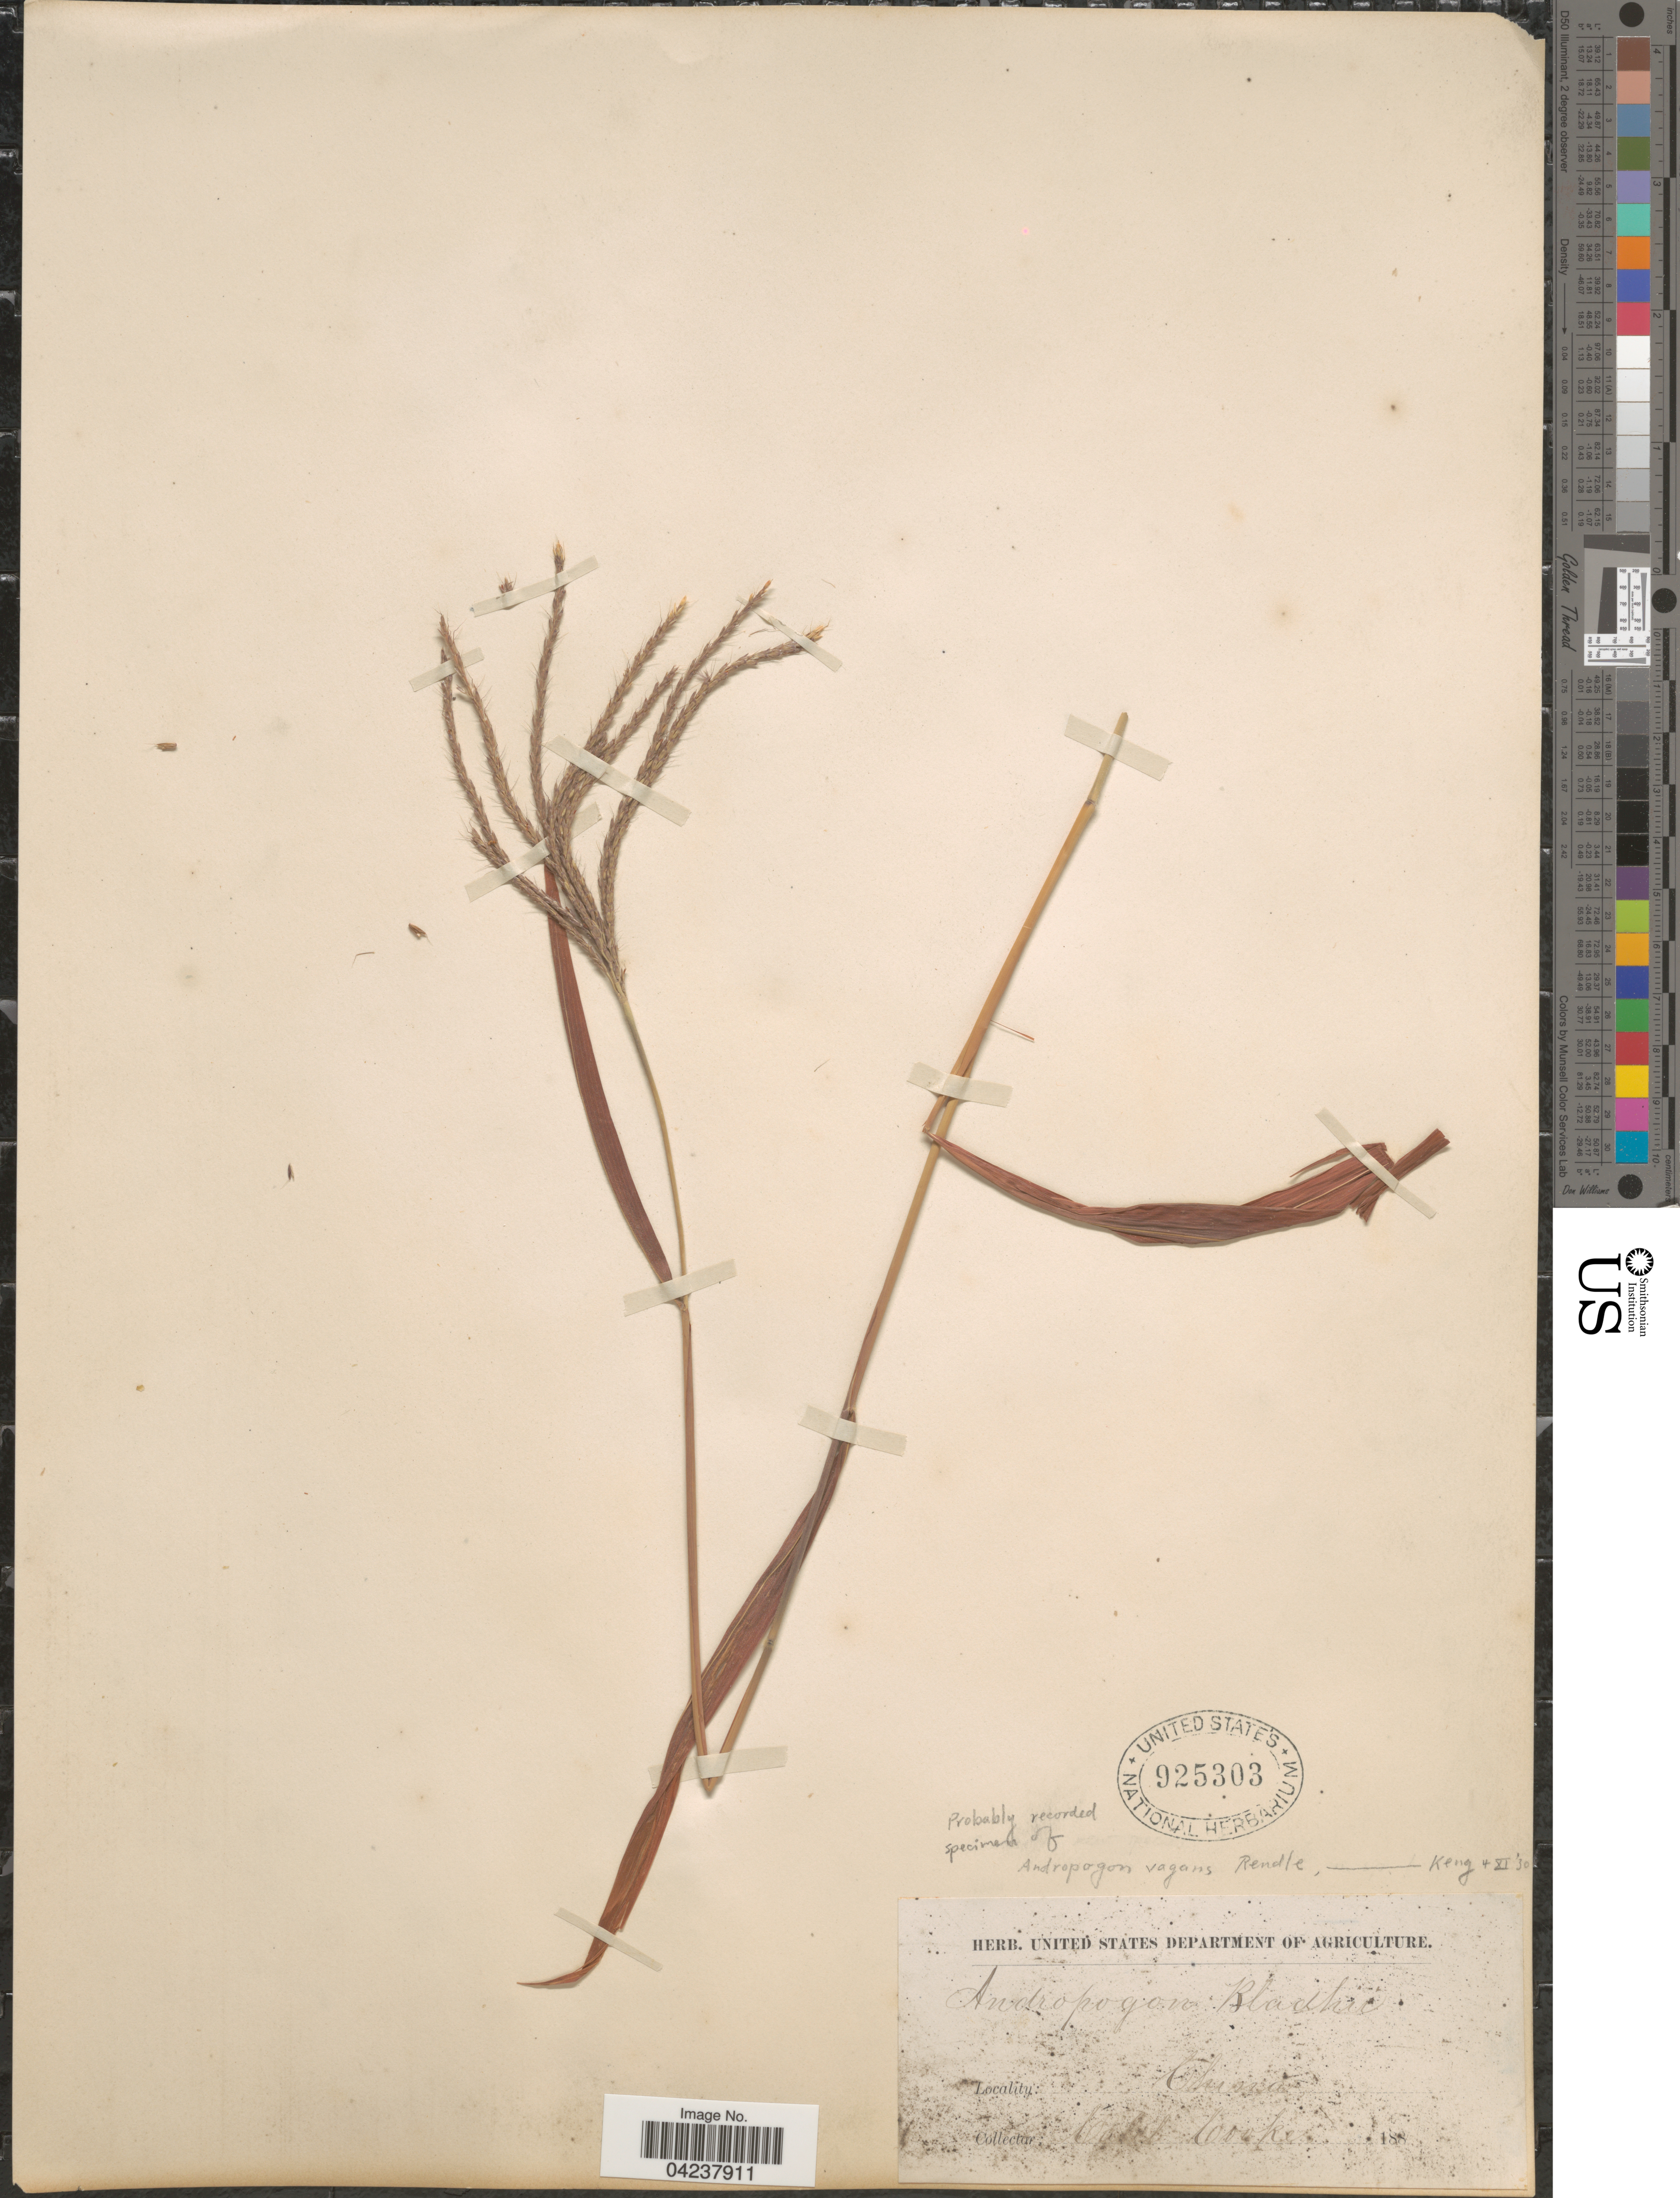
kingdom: Plantae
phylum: Tracheophyta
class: Liliopsida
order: Poales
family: Poaceae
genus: Microstegium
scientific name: Microstegium fasciculatum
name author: (L.) Henr.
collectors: C. M. Cooke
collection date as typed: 188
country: China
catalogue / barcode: US 925303